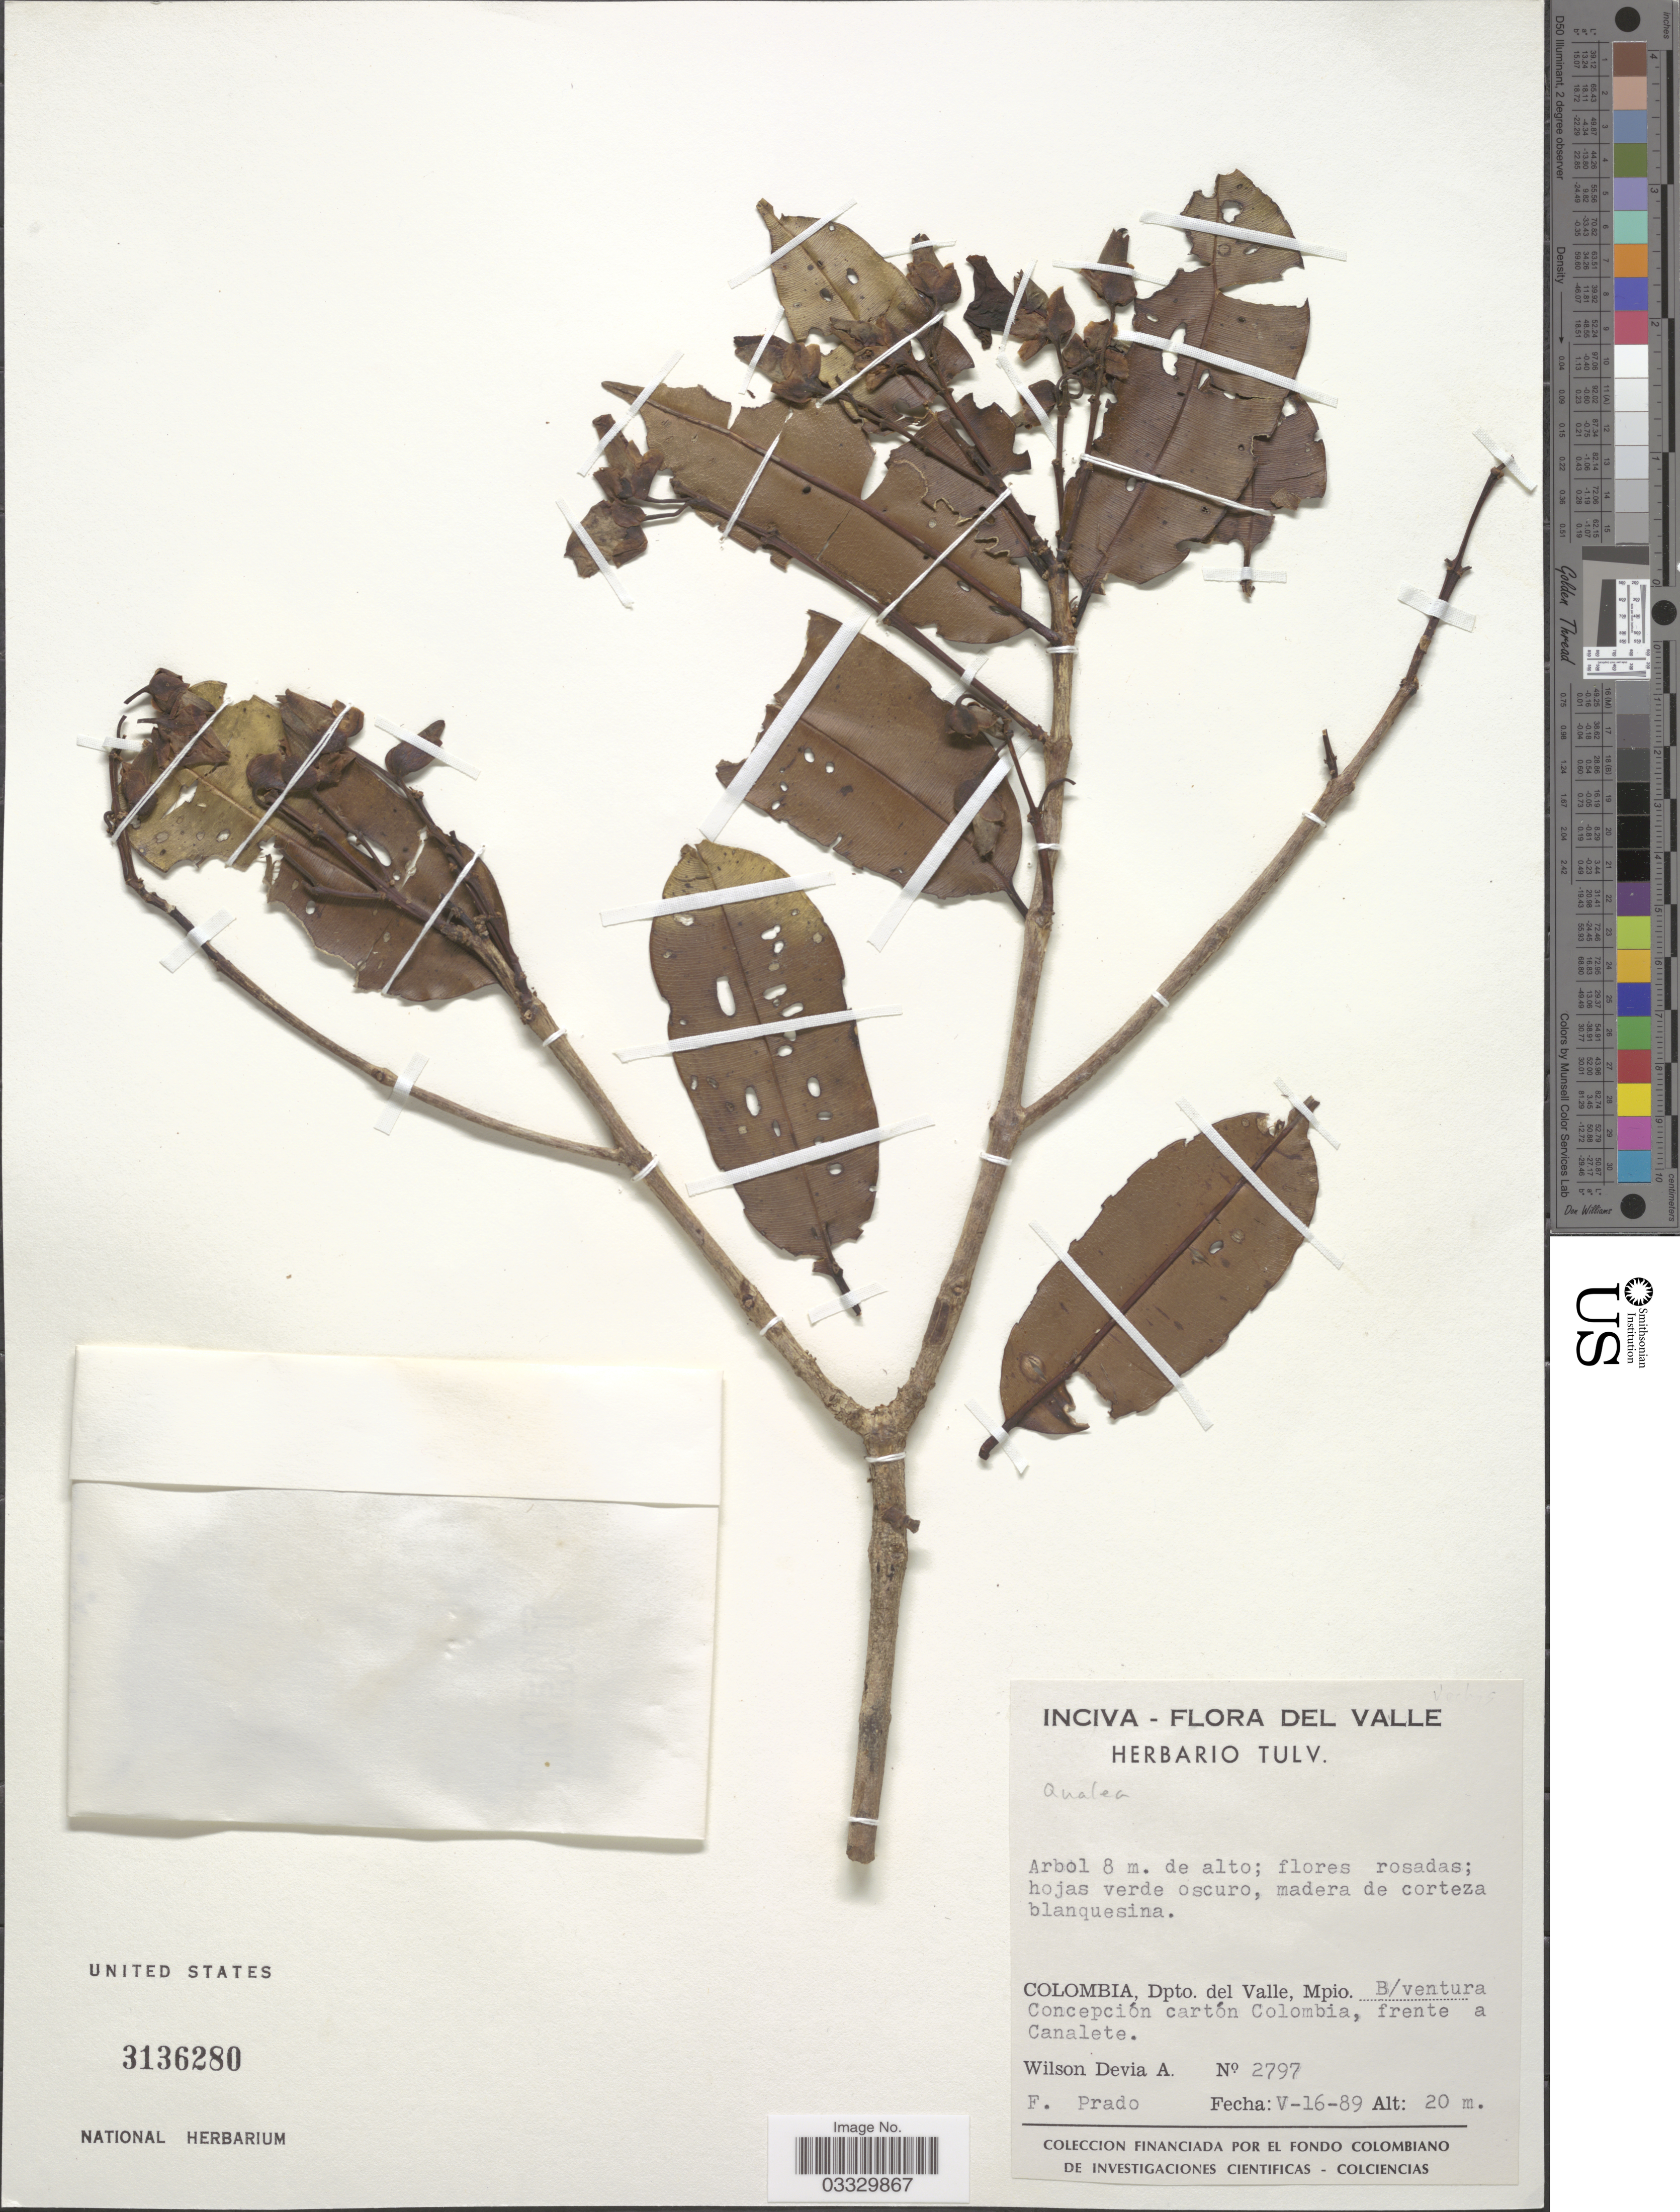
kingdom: Plantae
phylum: Tracheophyta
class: Magnoliopsida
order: Myrtales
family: Vochysiaceae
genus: Qualea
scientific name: Qualea sp.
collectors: W. Devia A. & F. Prado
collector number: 2797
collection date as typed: Transcribed d/m/y: 16/5/89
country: Colombia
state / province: Valle del Cauca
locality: Dpto. del Valle, Mpio. B/ventura Concepción cartón Colombia, frente a Canalete.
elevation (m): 20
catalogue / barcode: US 3136280